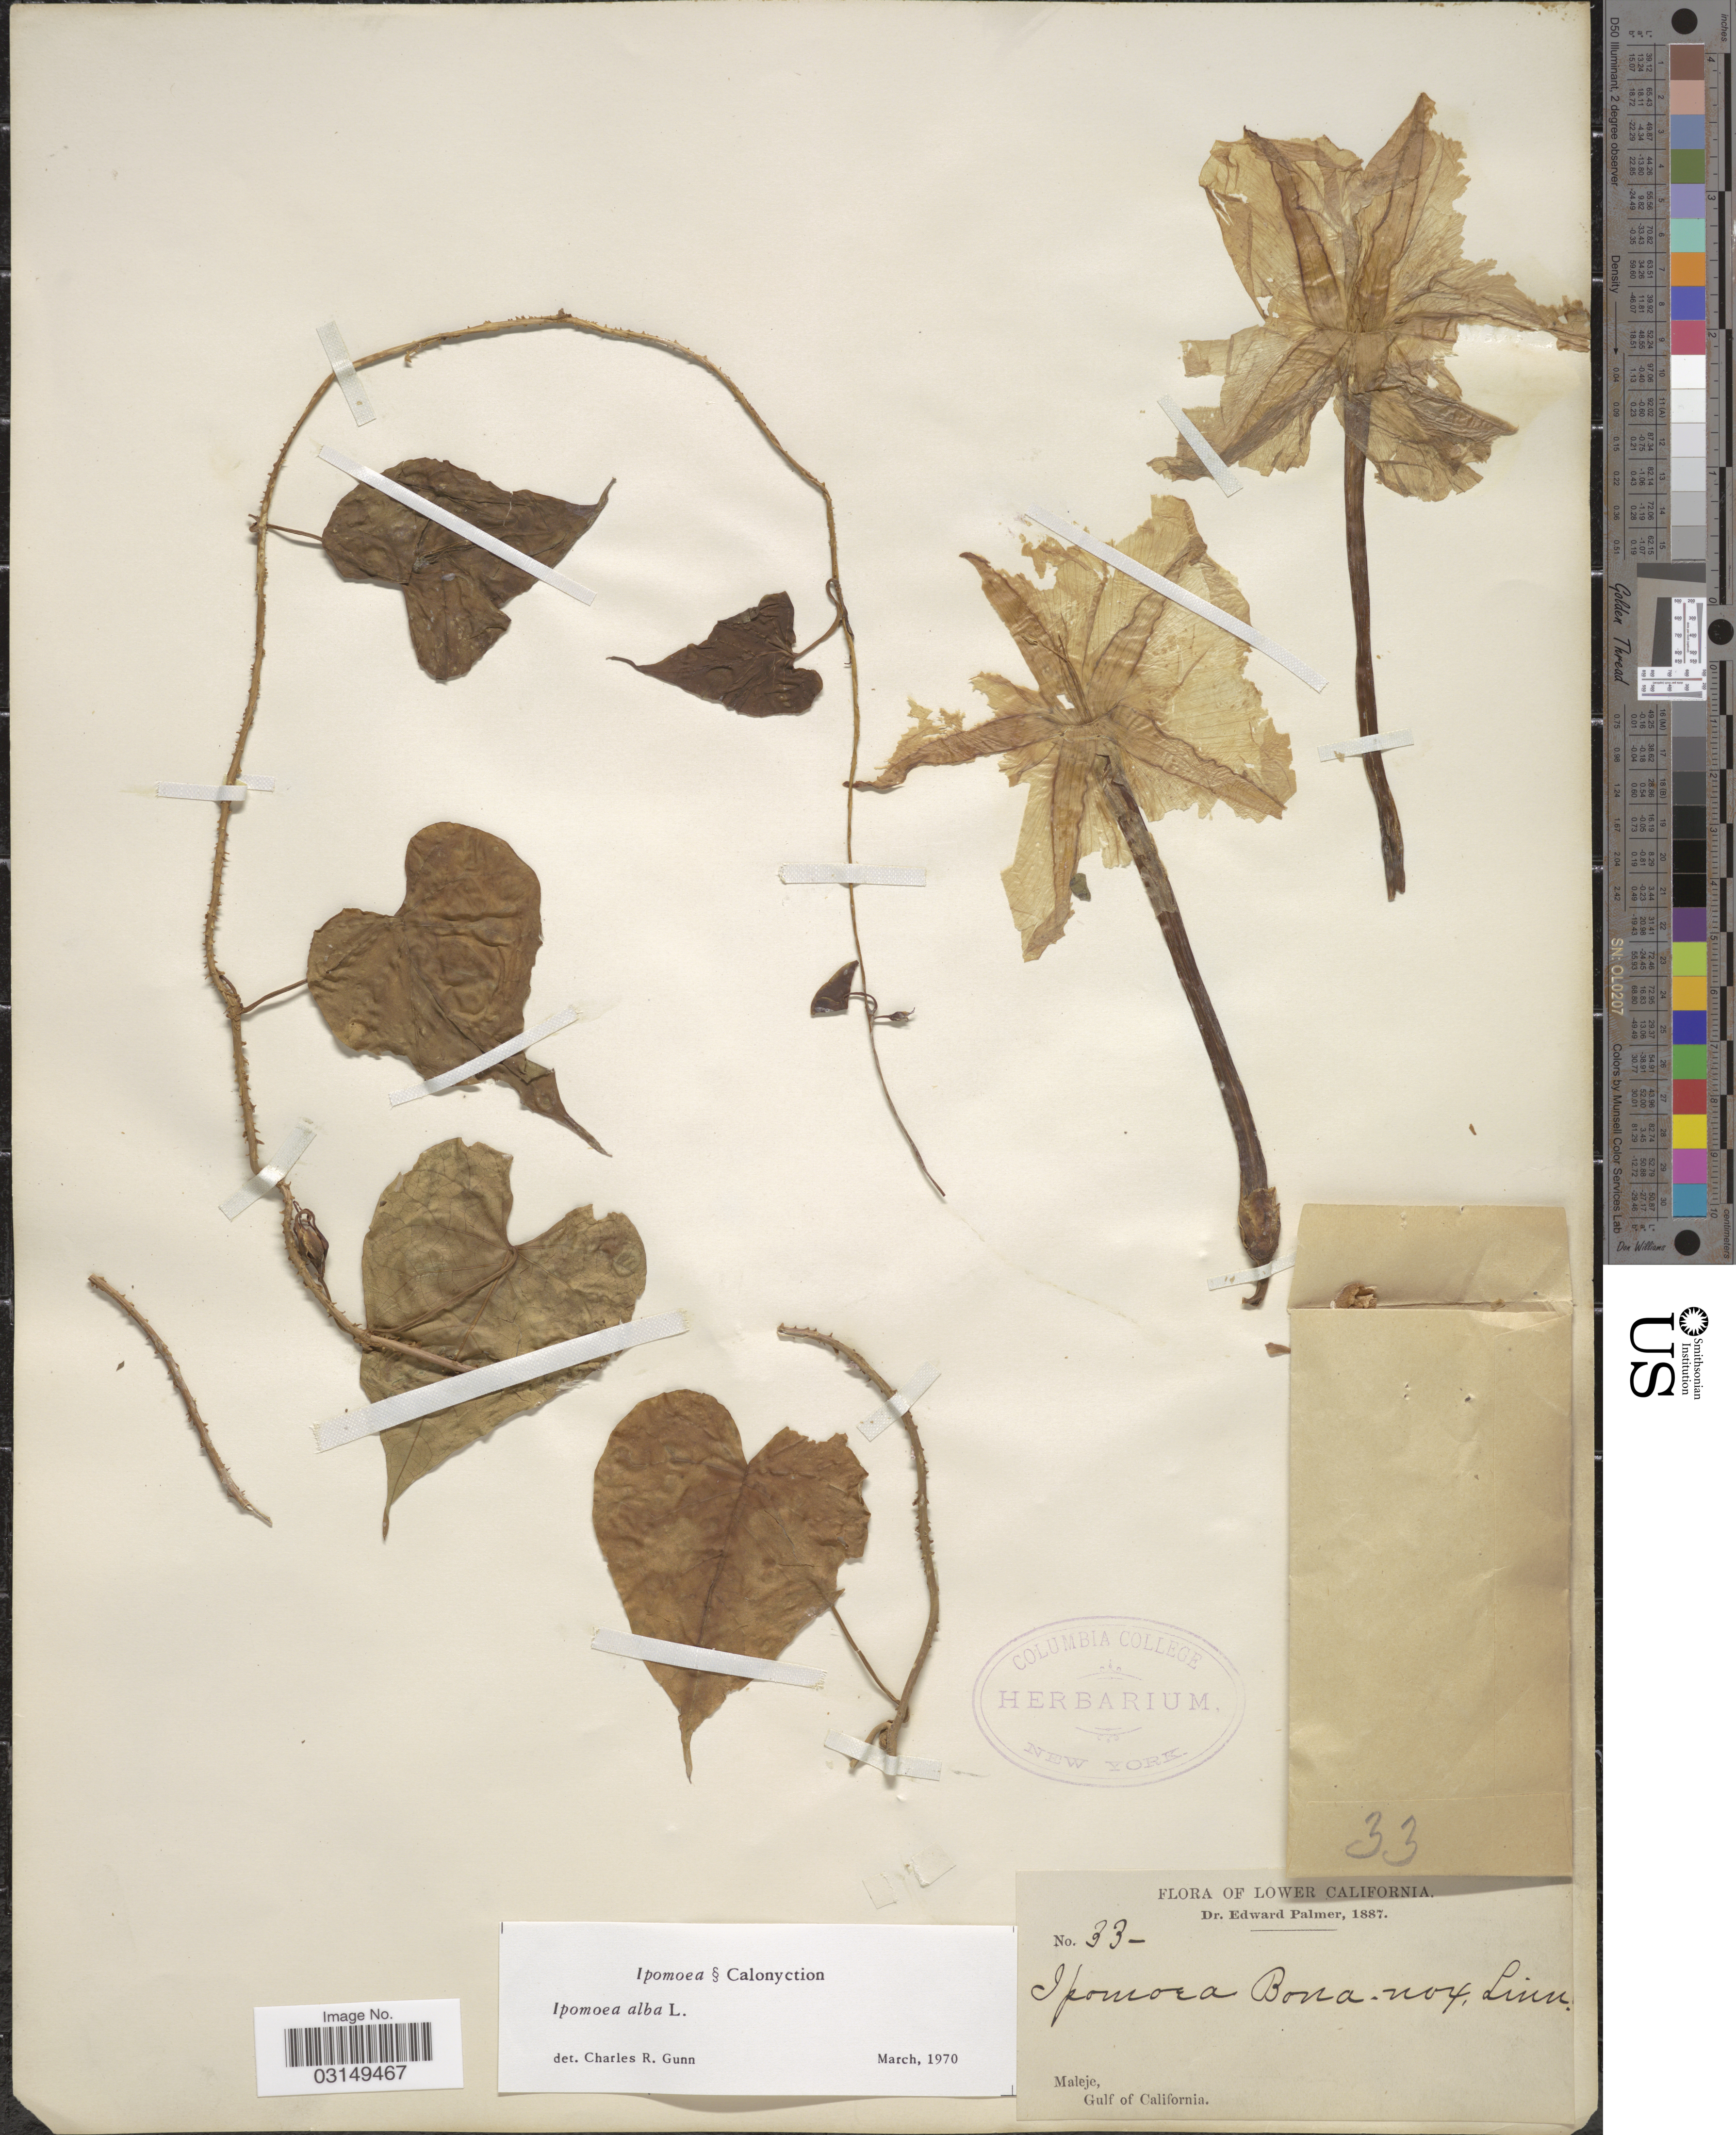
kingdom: Plantae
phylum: Tracheophyta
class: Magnoliopsida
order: Solanales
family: Convolvulaceae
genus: Ipomoea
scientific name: Ipomoea alba L.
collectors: E. Palmer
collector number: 33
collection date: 1887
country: Mexico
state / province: Baja California Norte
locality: Lower California. Maleje, Gulf of California.